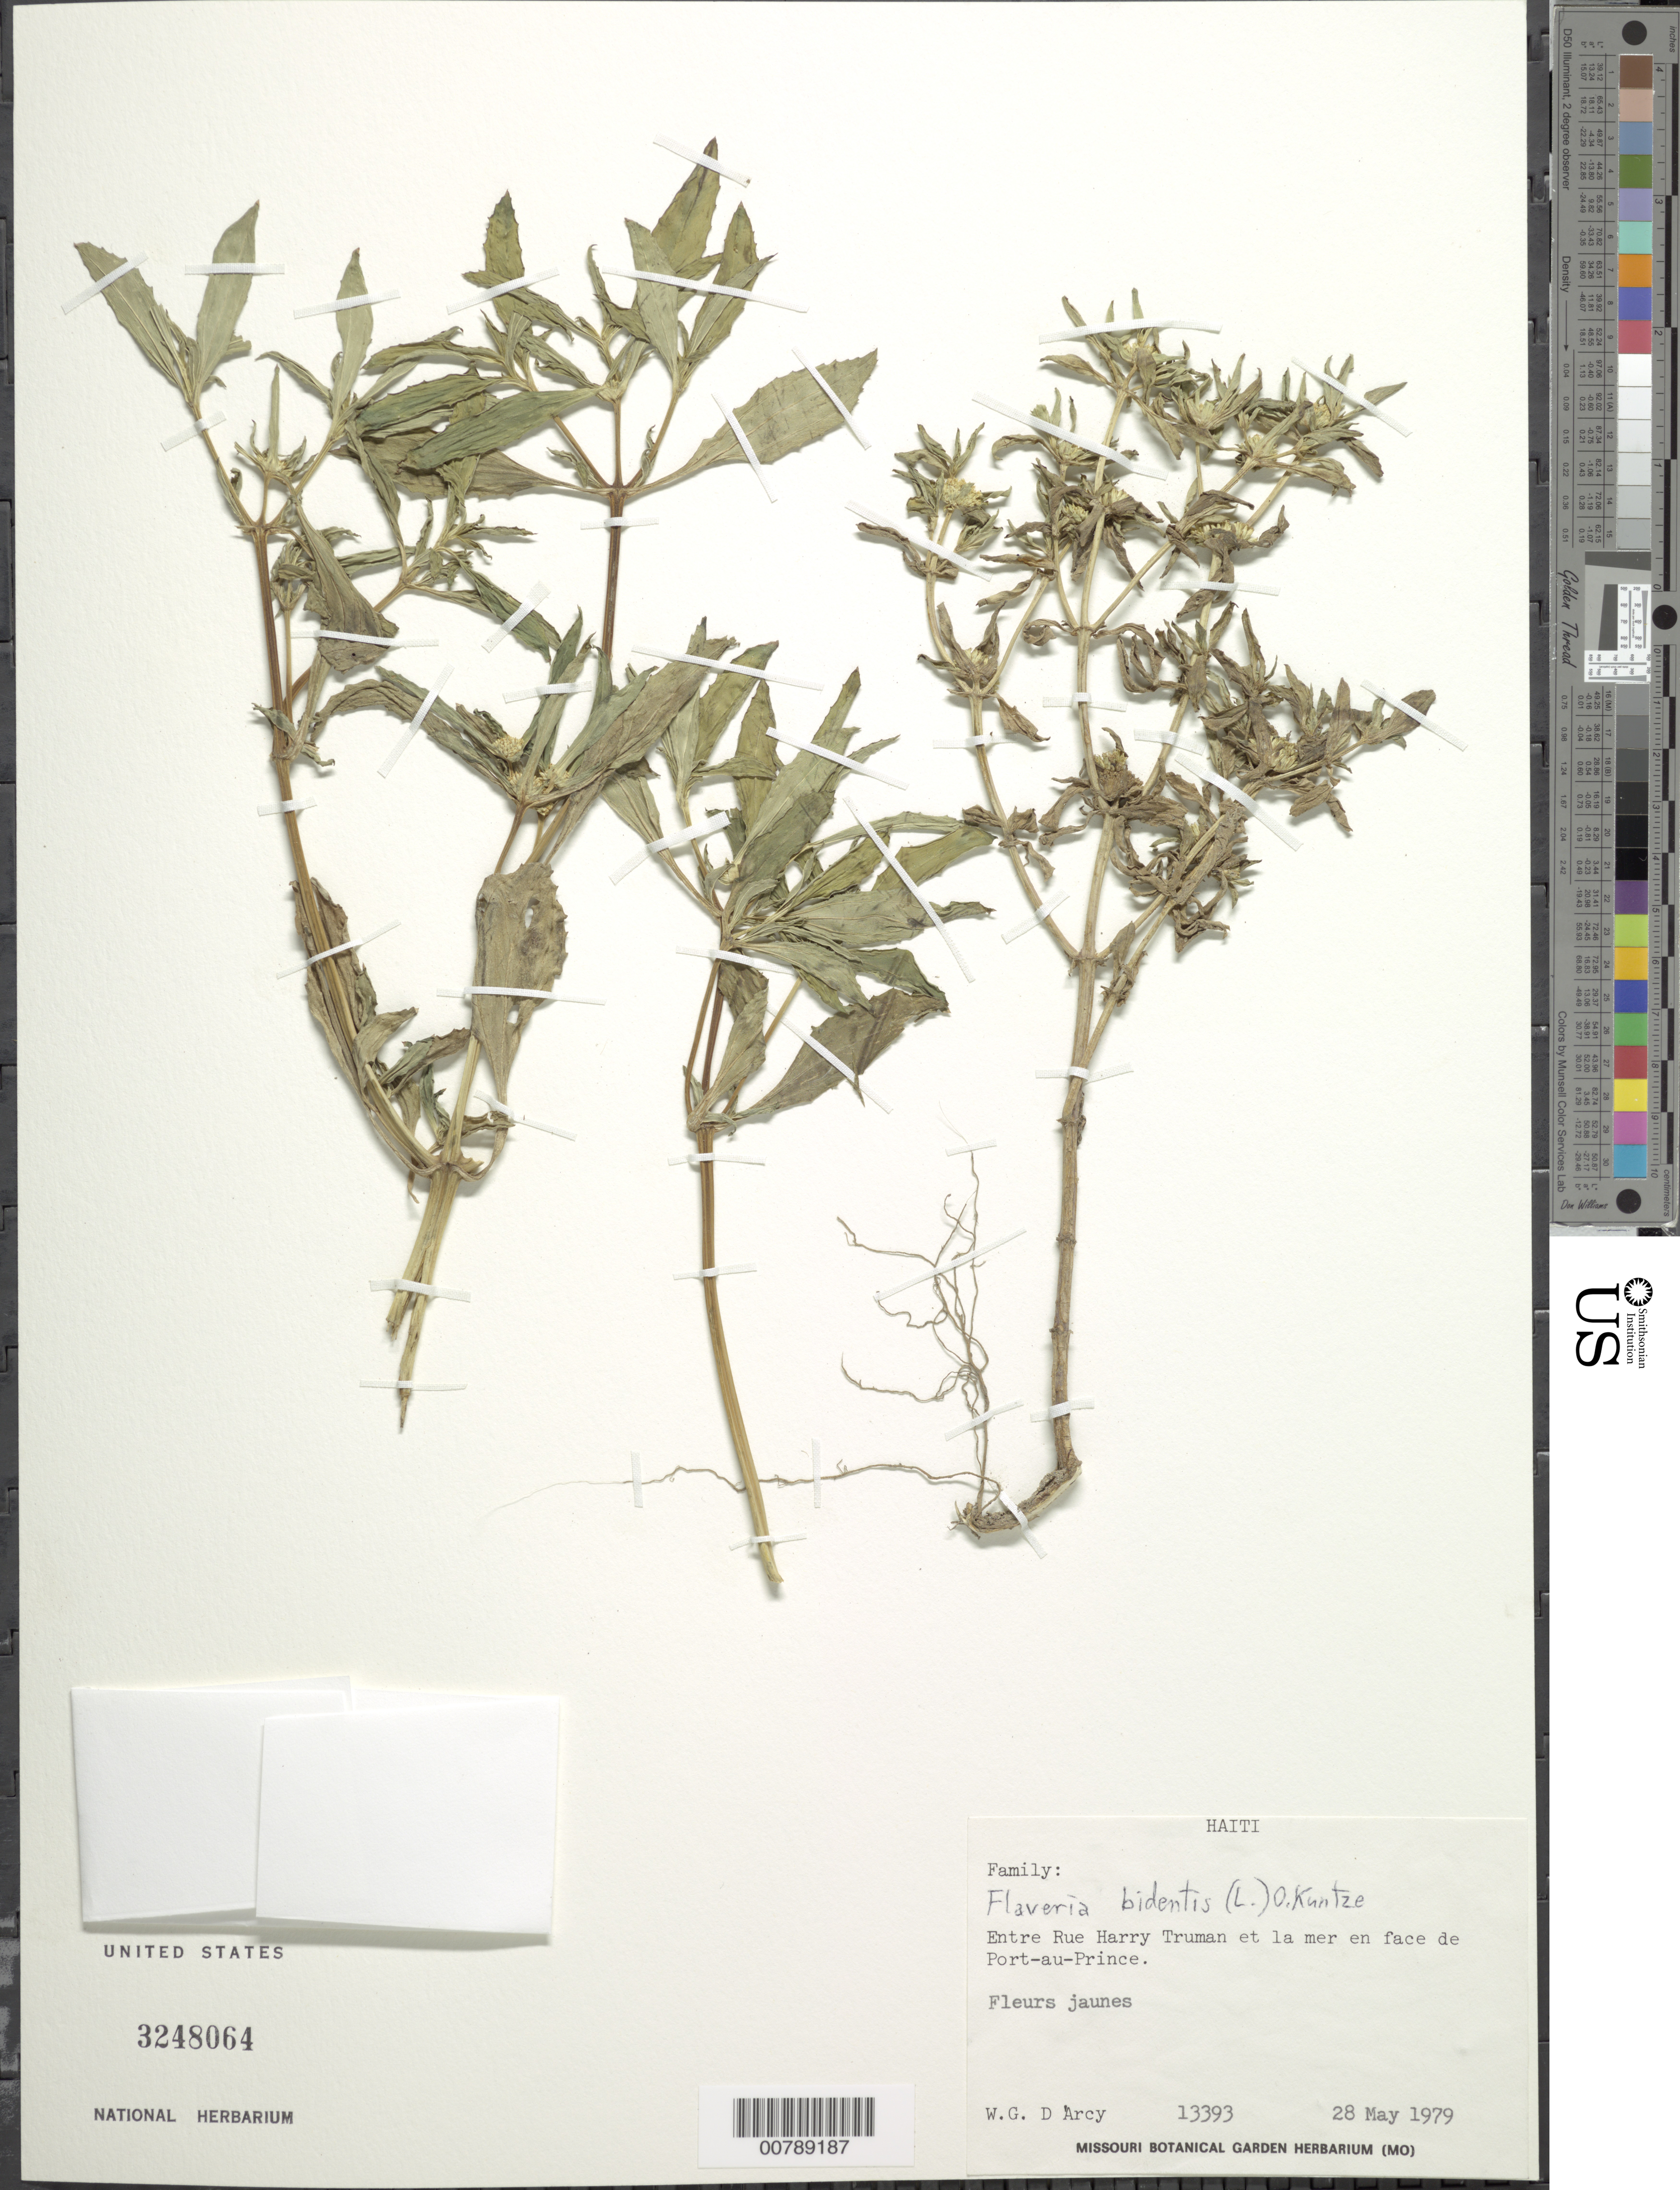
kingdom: Plantae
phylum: Tracheophyta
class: Magnoliopsida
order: Asterales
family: Asteraceae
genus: Flaveria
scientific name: Flaveria bidentis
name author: (L.) Kuntze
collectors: W. G. D'Arcy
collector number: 13393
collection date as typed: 28 May 1979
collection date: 1979-05-28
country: Haiti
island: Hispaniola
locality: Entre Rue Harry Truman et la mer en face de Port-au-Prince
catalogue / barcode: US 3248064